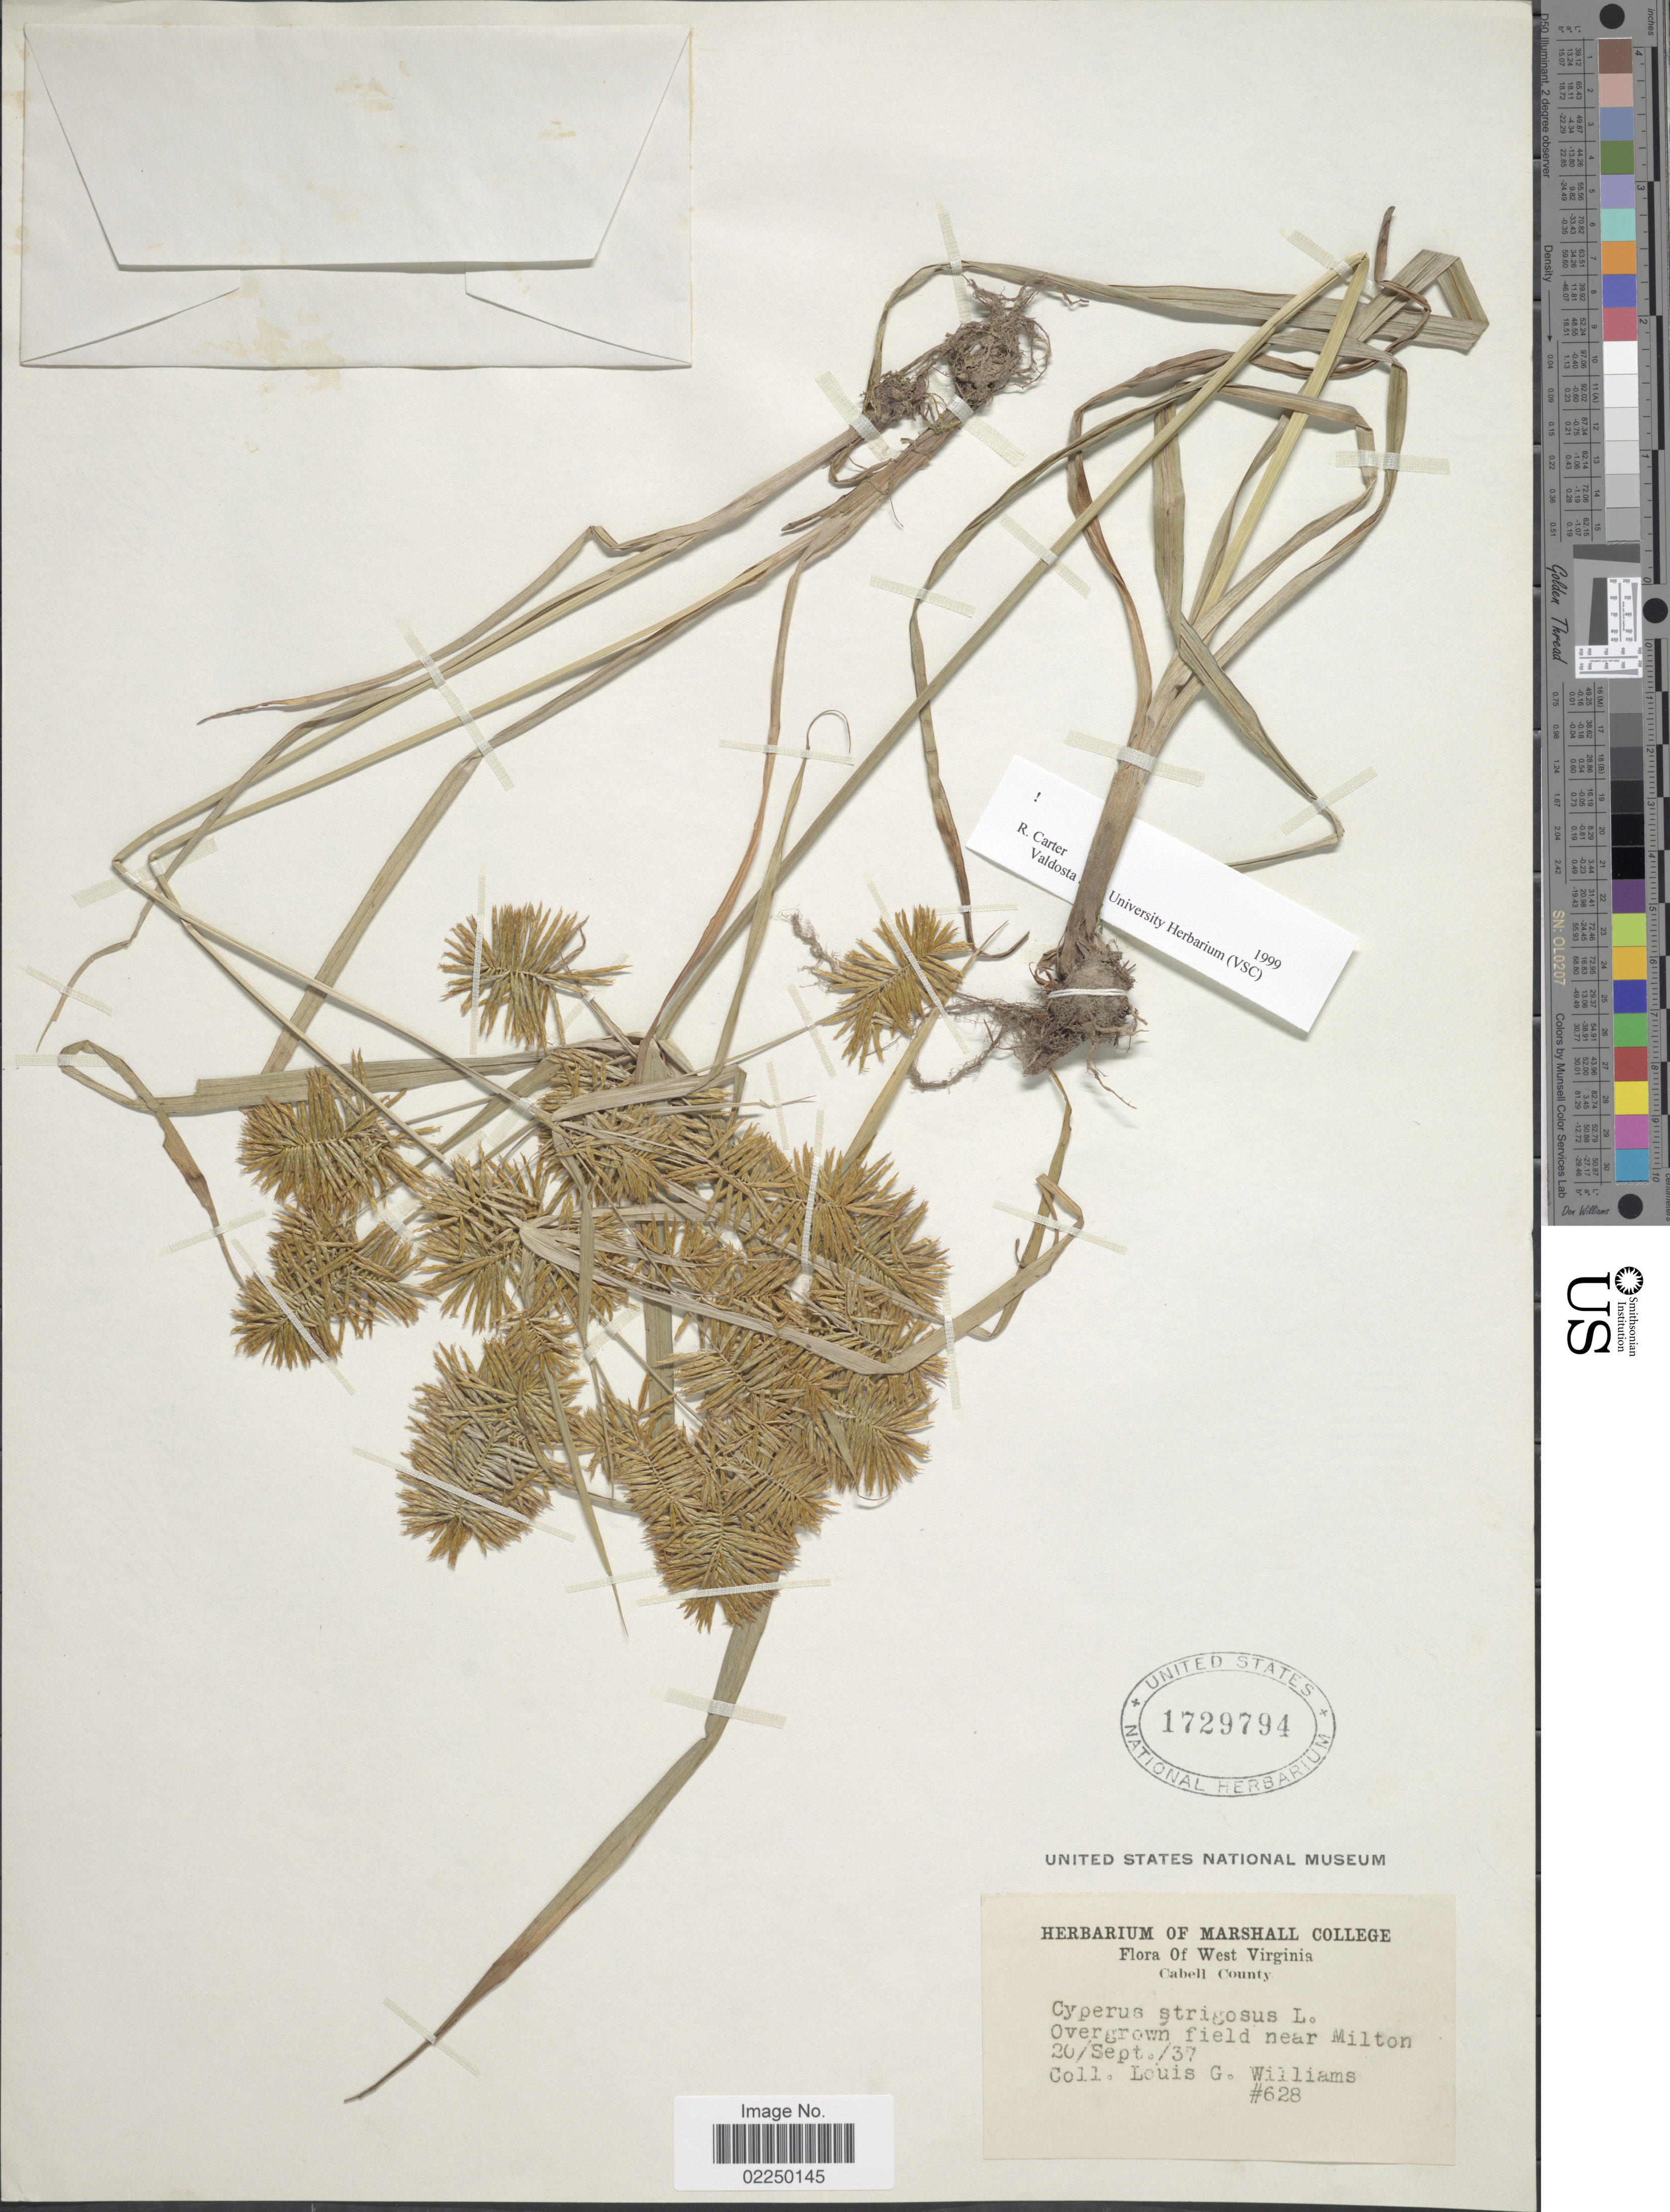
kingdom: Plantae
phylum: Tracheophyta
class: Liliopsida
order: Poales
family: Cyperaceae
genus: Cyperus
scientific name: Cyperus strigosus L.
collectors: L. G. Williams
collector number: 628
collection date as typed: Transcribed d/m/y: 20/9/37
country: United States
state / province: West Virginia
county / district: Cabell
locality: Cabell County, overgrown field near Milton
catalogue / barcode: US 1729794